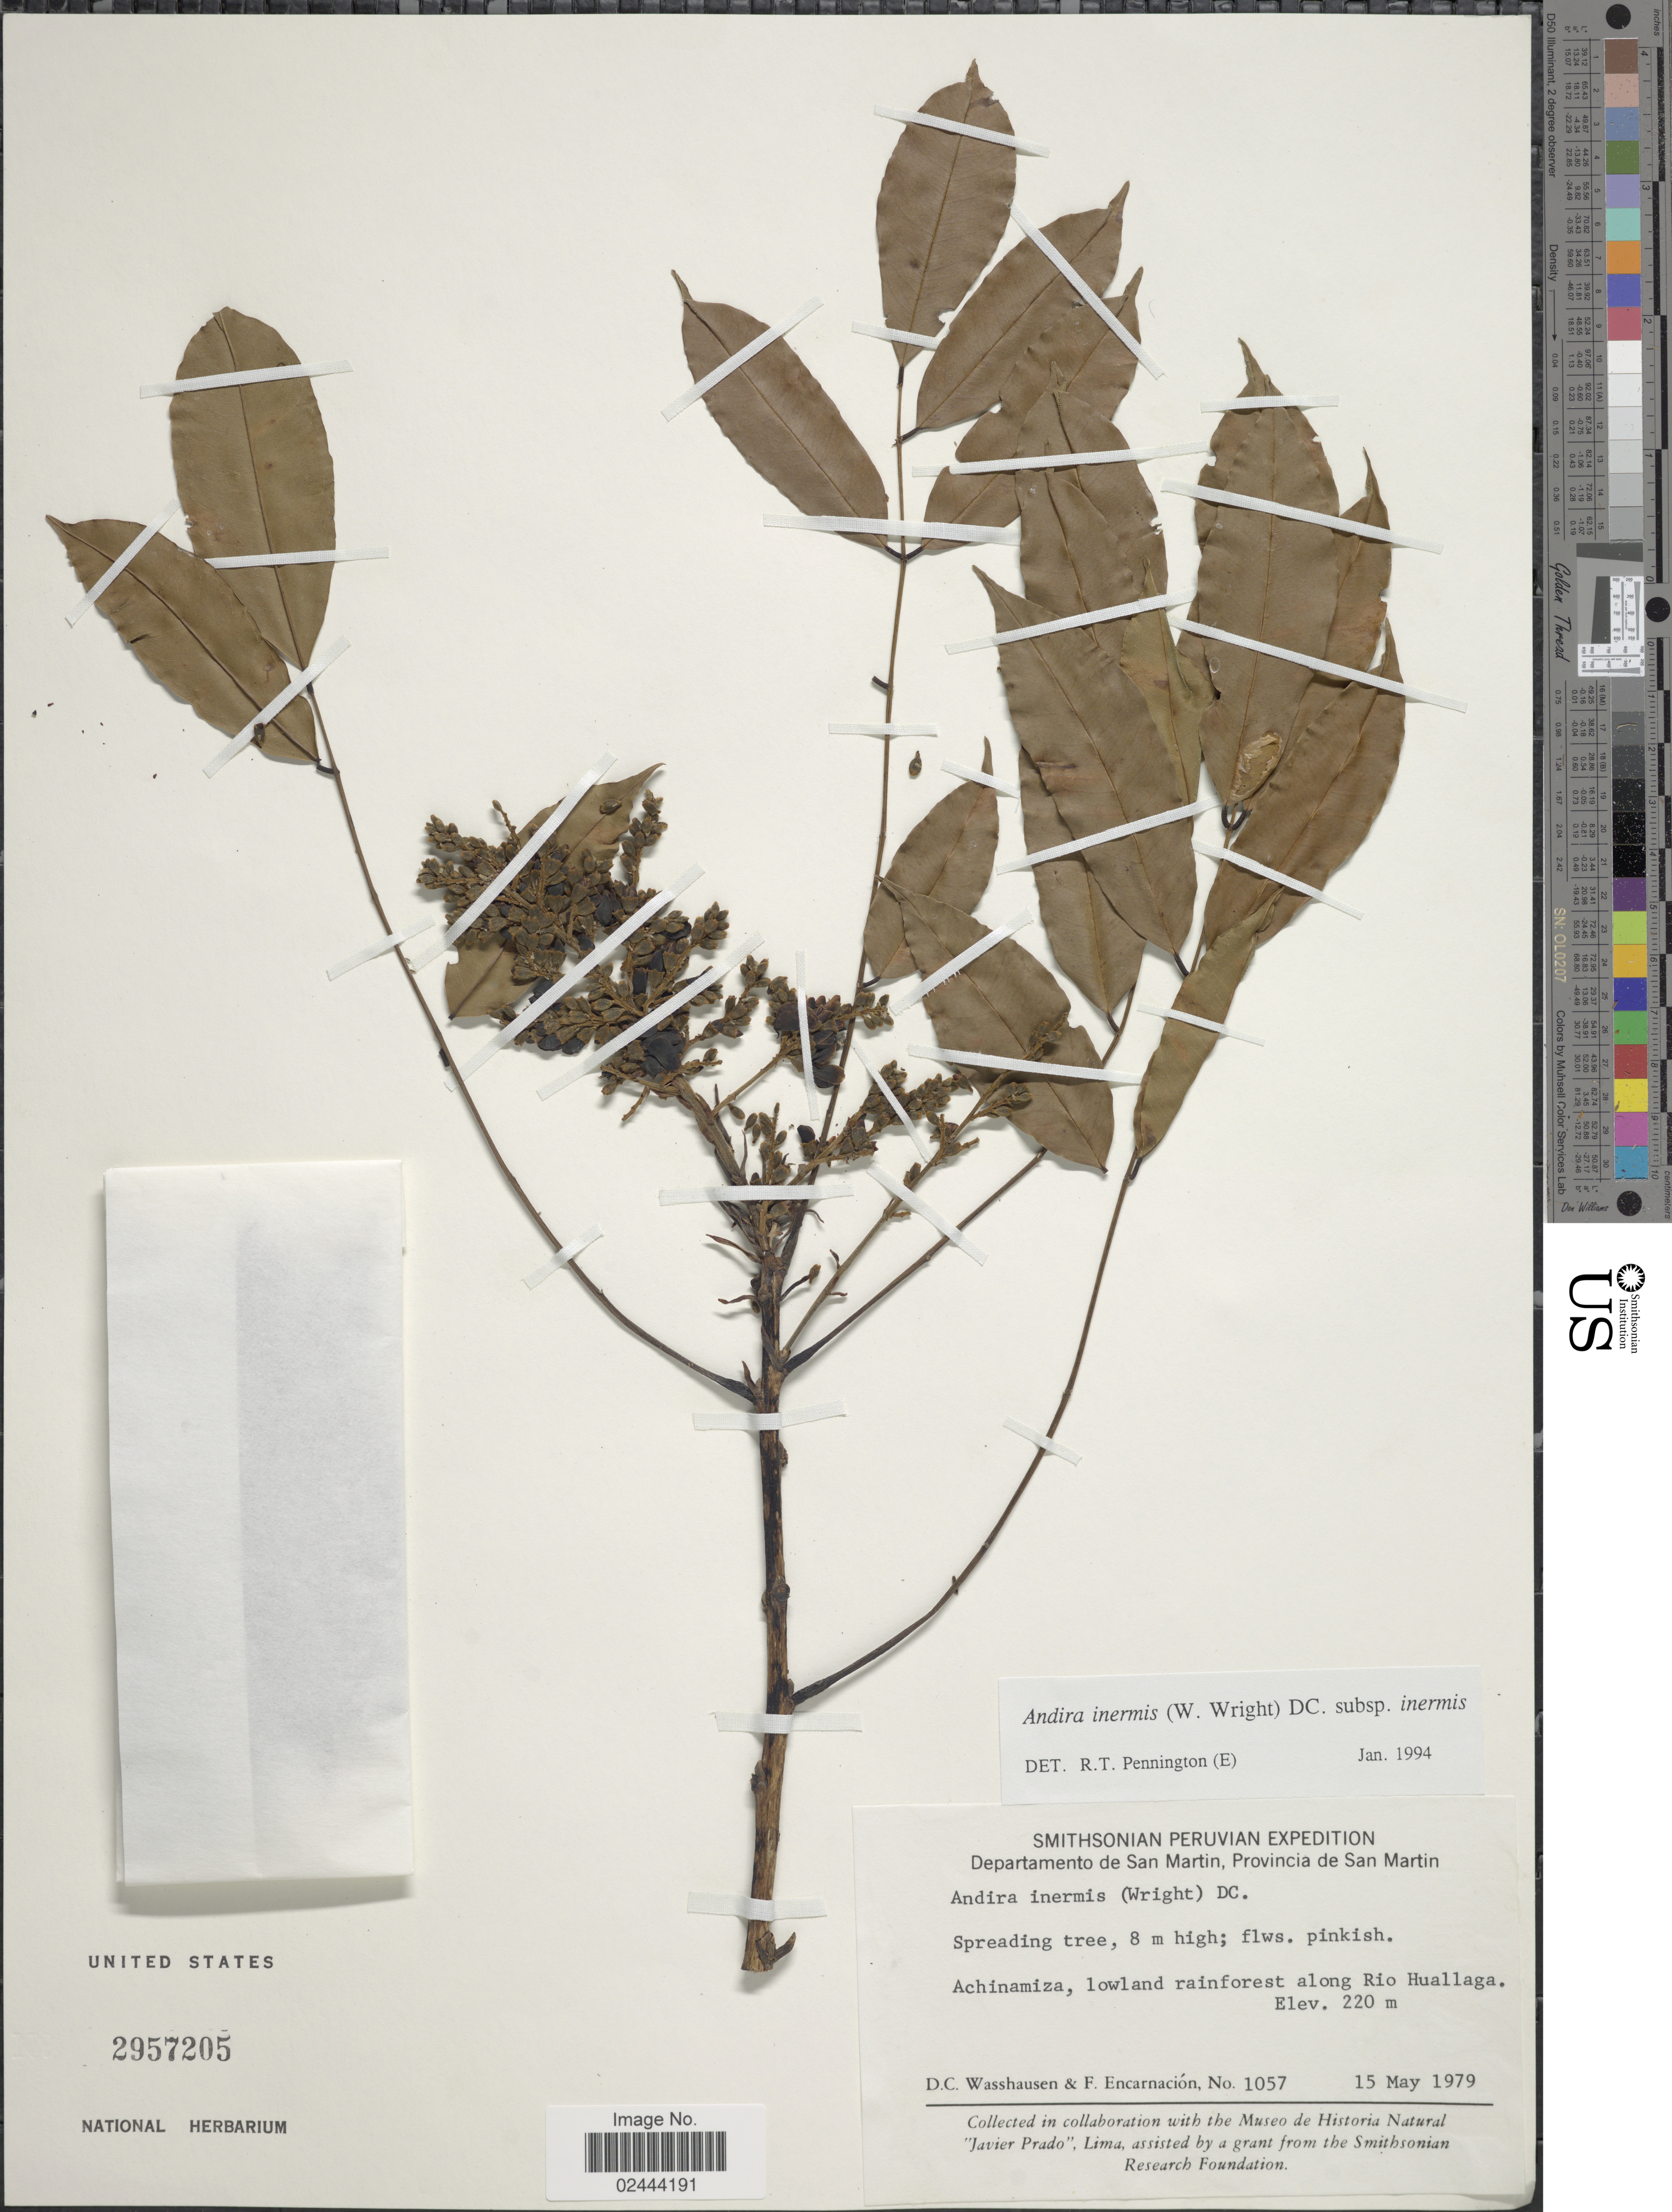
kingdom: Plantae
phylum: Tracheophyta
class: Magnoliopsida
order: Fabales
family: Fabaceae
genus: Andira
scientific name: Andira inermis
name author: (W. Wright) Kunth ex DC.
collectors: D. C. Wasshausen & F. Encarnación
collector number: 1057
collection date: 1979-05-15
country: Peru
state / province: San Martín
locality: Departamento de San Martin. Achinamiza, lowland rainforest along Rio Huallaga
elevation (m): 220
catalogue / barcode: US 2957205